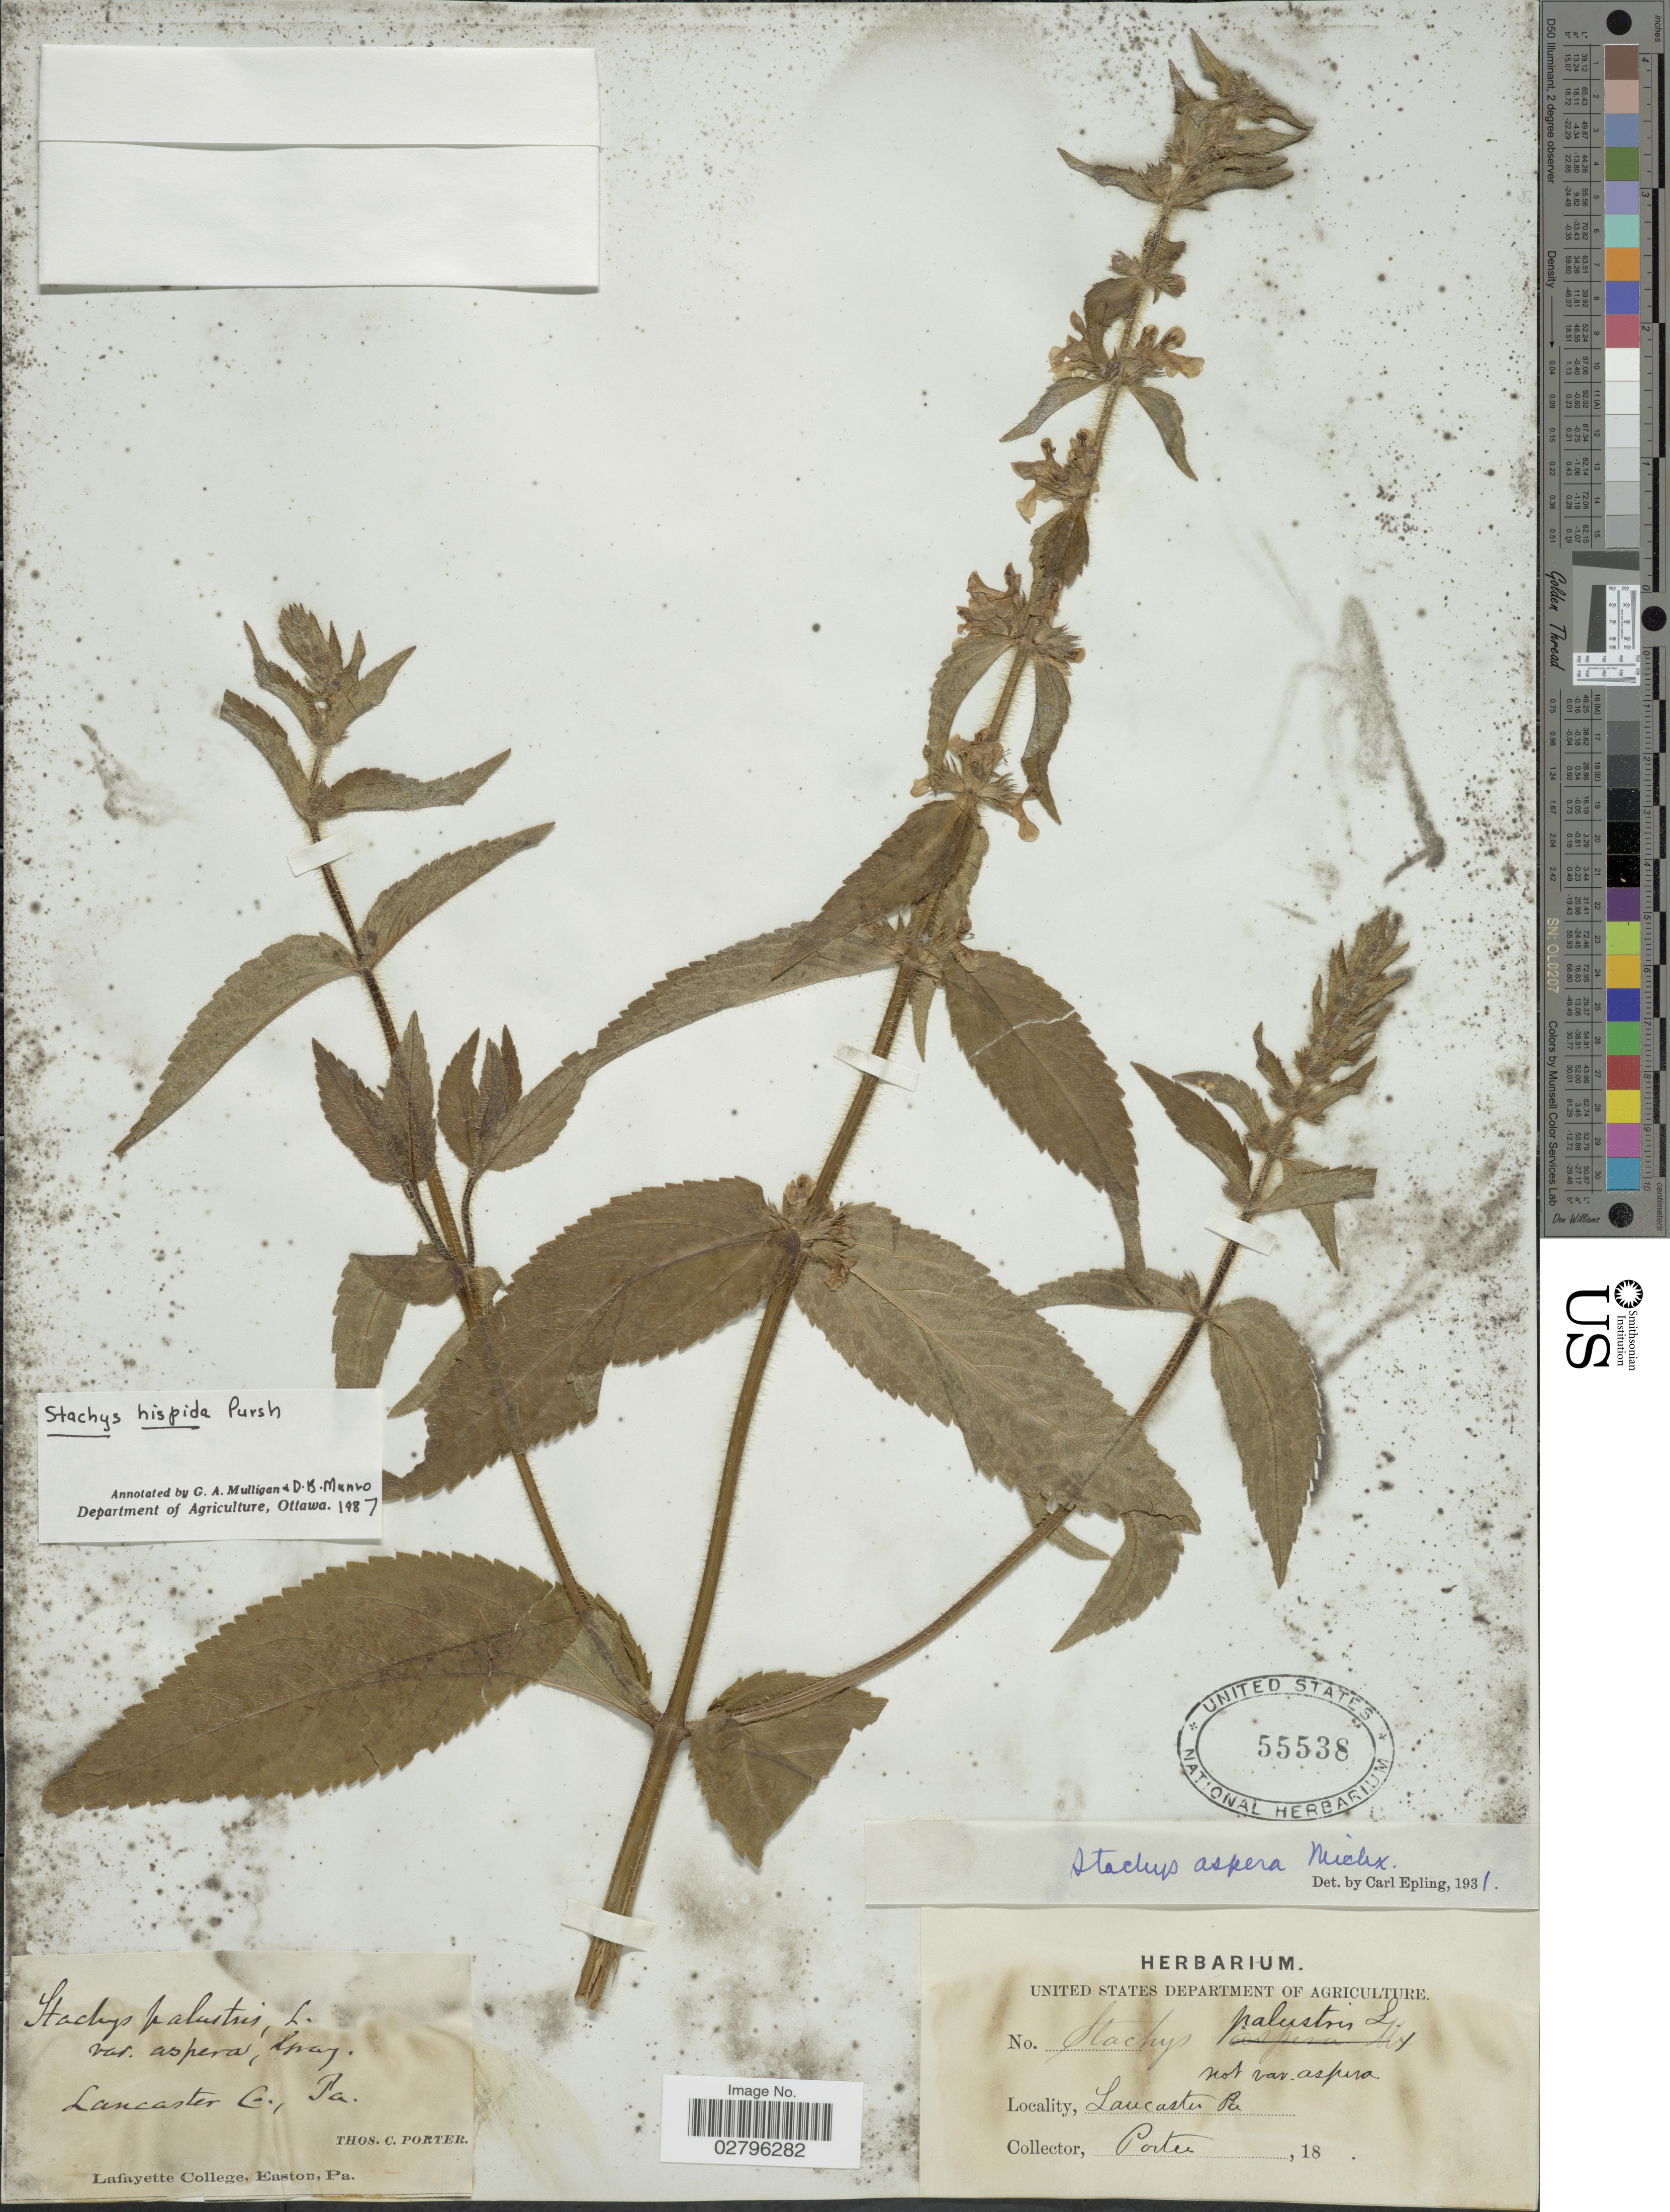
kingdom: Plantae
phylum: Tracheophyta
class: Magnoliopsida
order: Lamiales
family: Lamiaceae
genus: Stachys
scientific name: Stachys hispida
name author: Pursh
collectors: T. Porter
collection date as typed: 18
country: United States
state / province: Pennsylvania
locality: Lancaster Co., Pa.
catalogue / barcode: US 55538